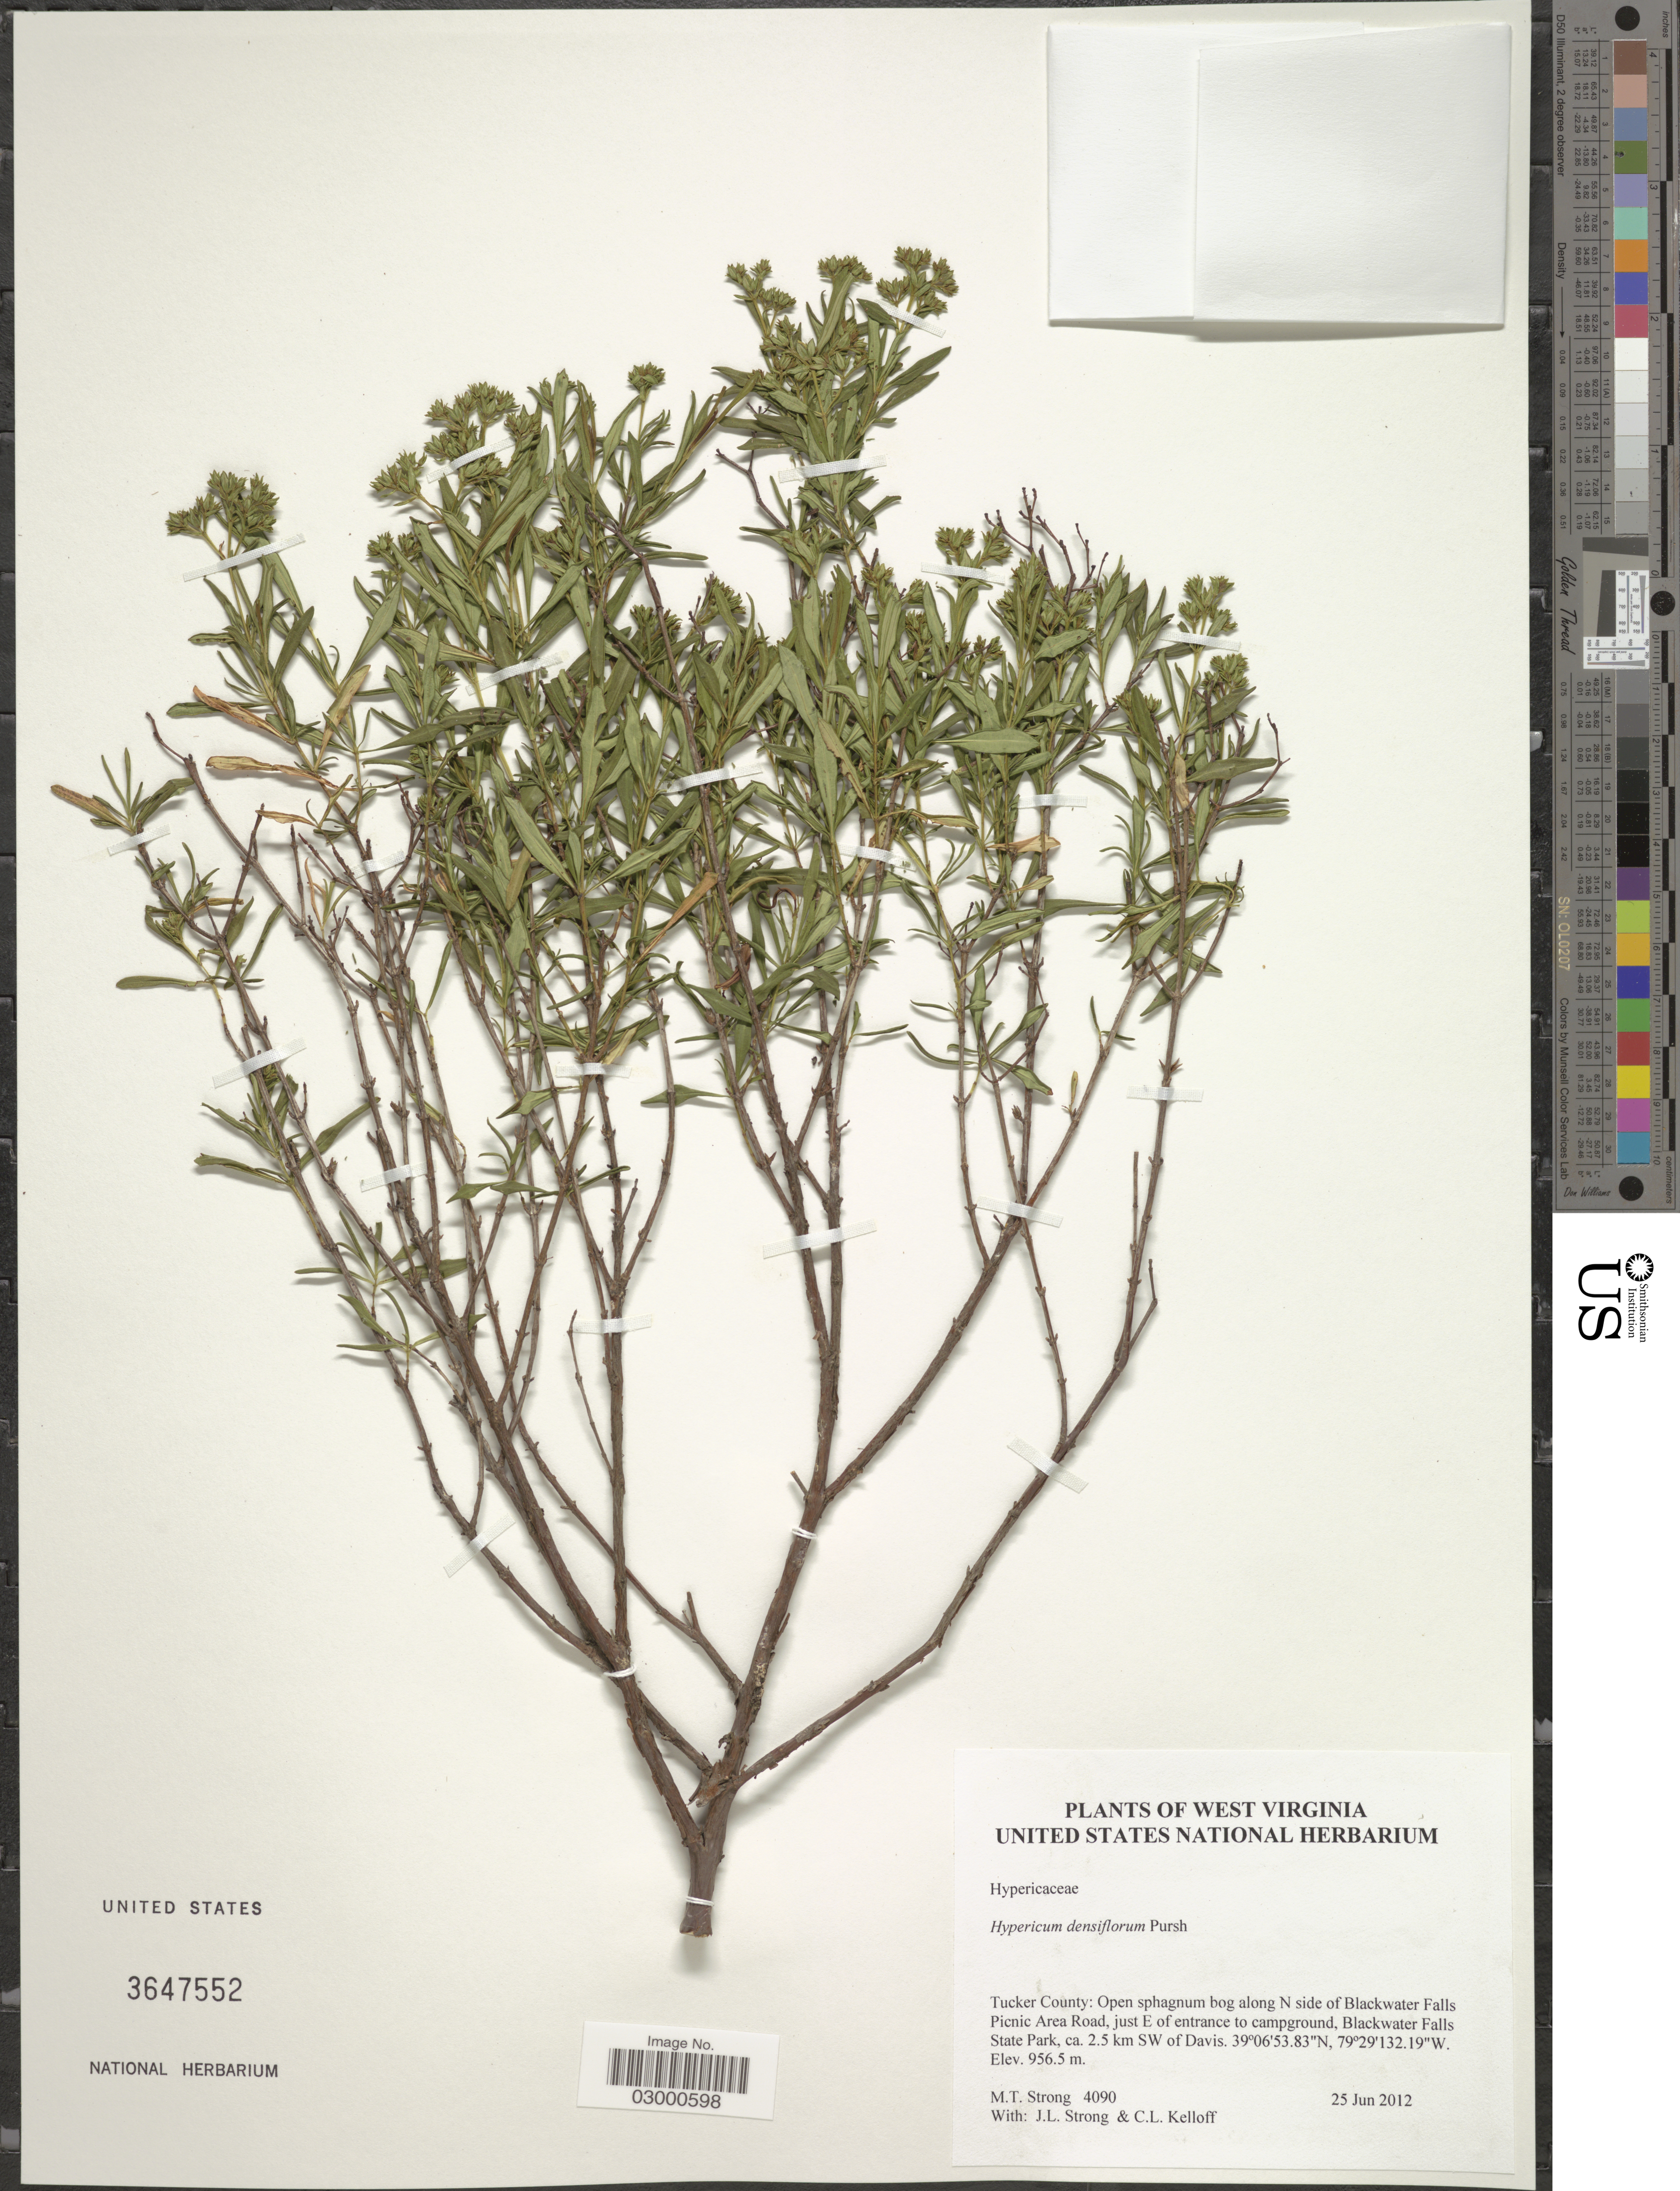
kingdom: Plantae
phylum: Tracheophyta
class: Magnoliopsida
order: Malpighiales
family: Hypericaceae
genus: Hypericum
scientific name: Hypericum densiflorum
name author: Pursh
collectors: M. T. Strong, J. Strong & C. L. Kelloff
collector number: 4090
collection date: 2012-06-25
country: United States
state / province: West Virginia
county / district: Tucker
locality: Tucker County: Open sphagnum bog along N side of Blackwater Falls Picnic Area Road, just E of entrance to campground, Blackwater Falls State Park, ca. 2.5 km SW of Davis.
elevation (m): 956.5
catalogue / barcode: US 3647552